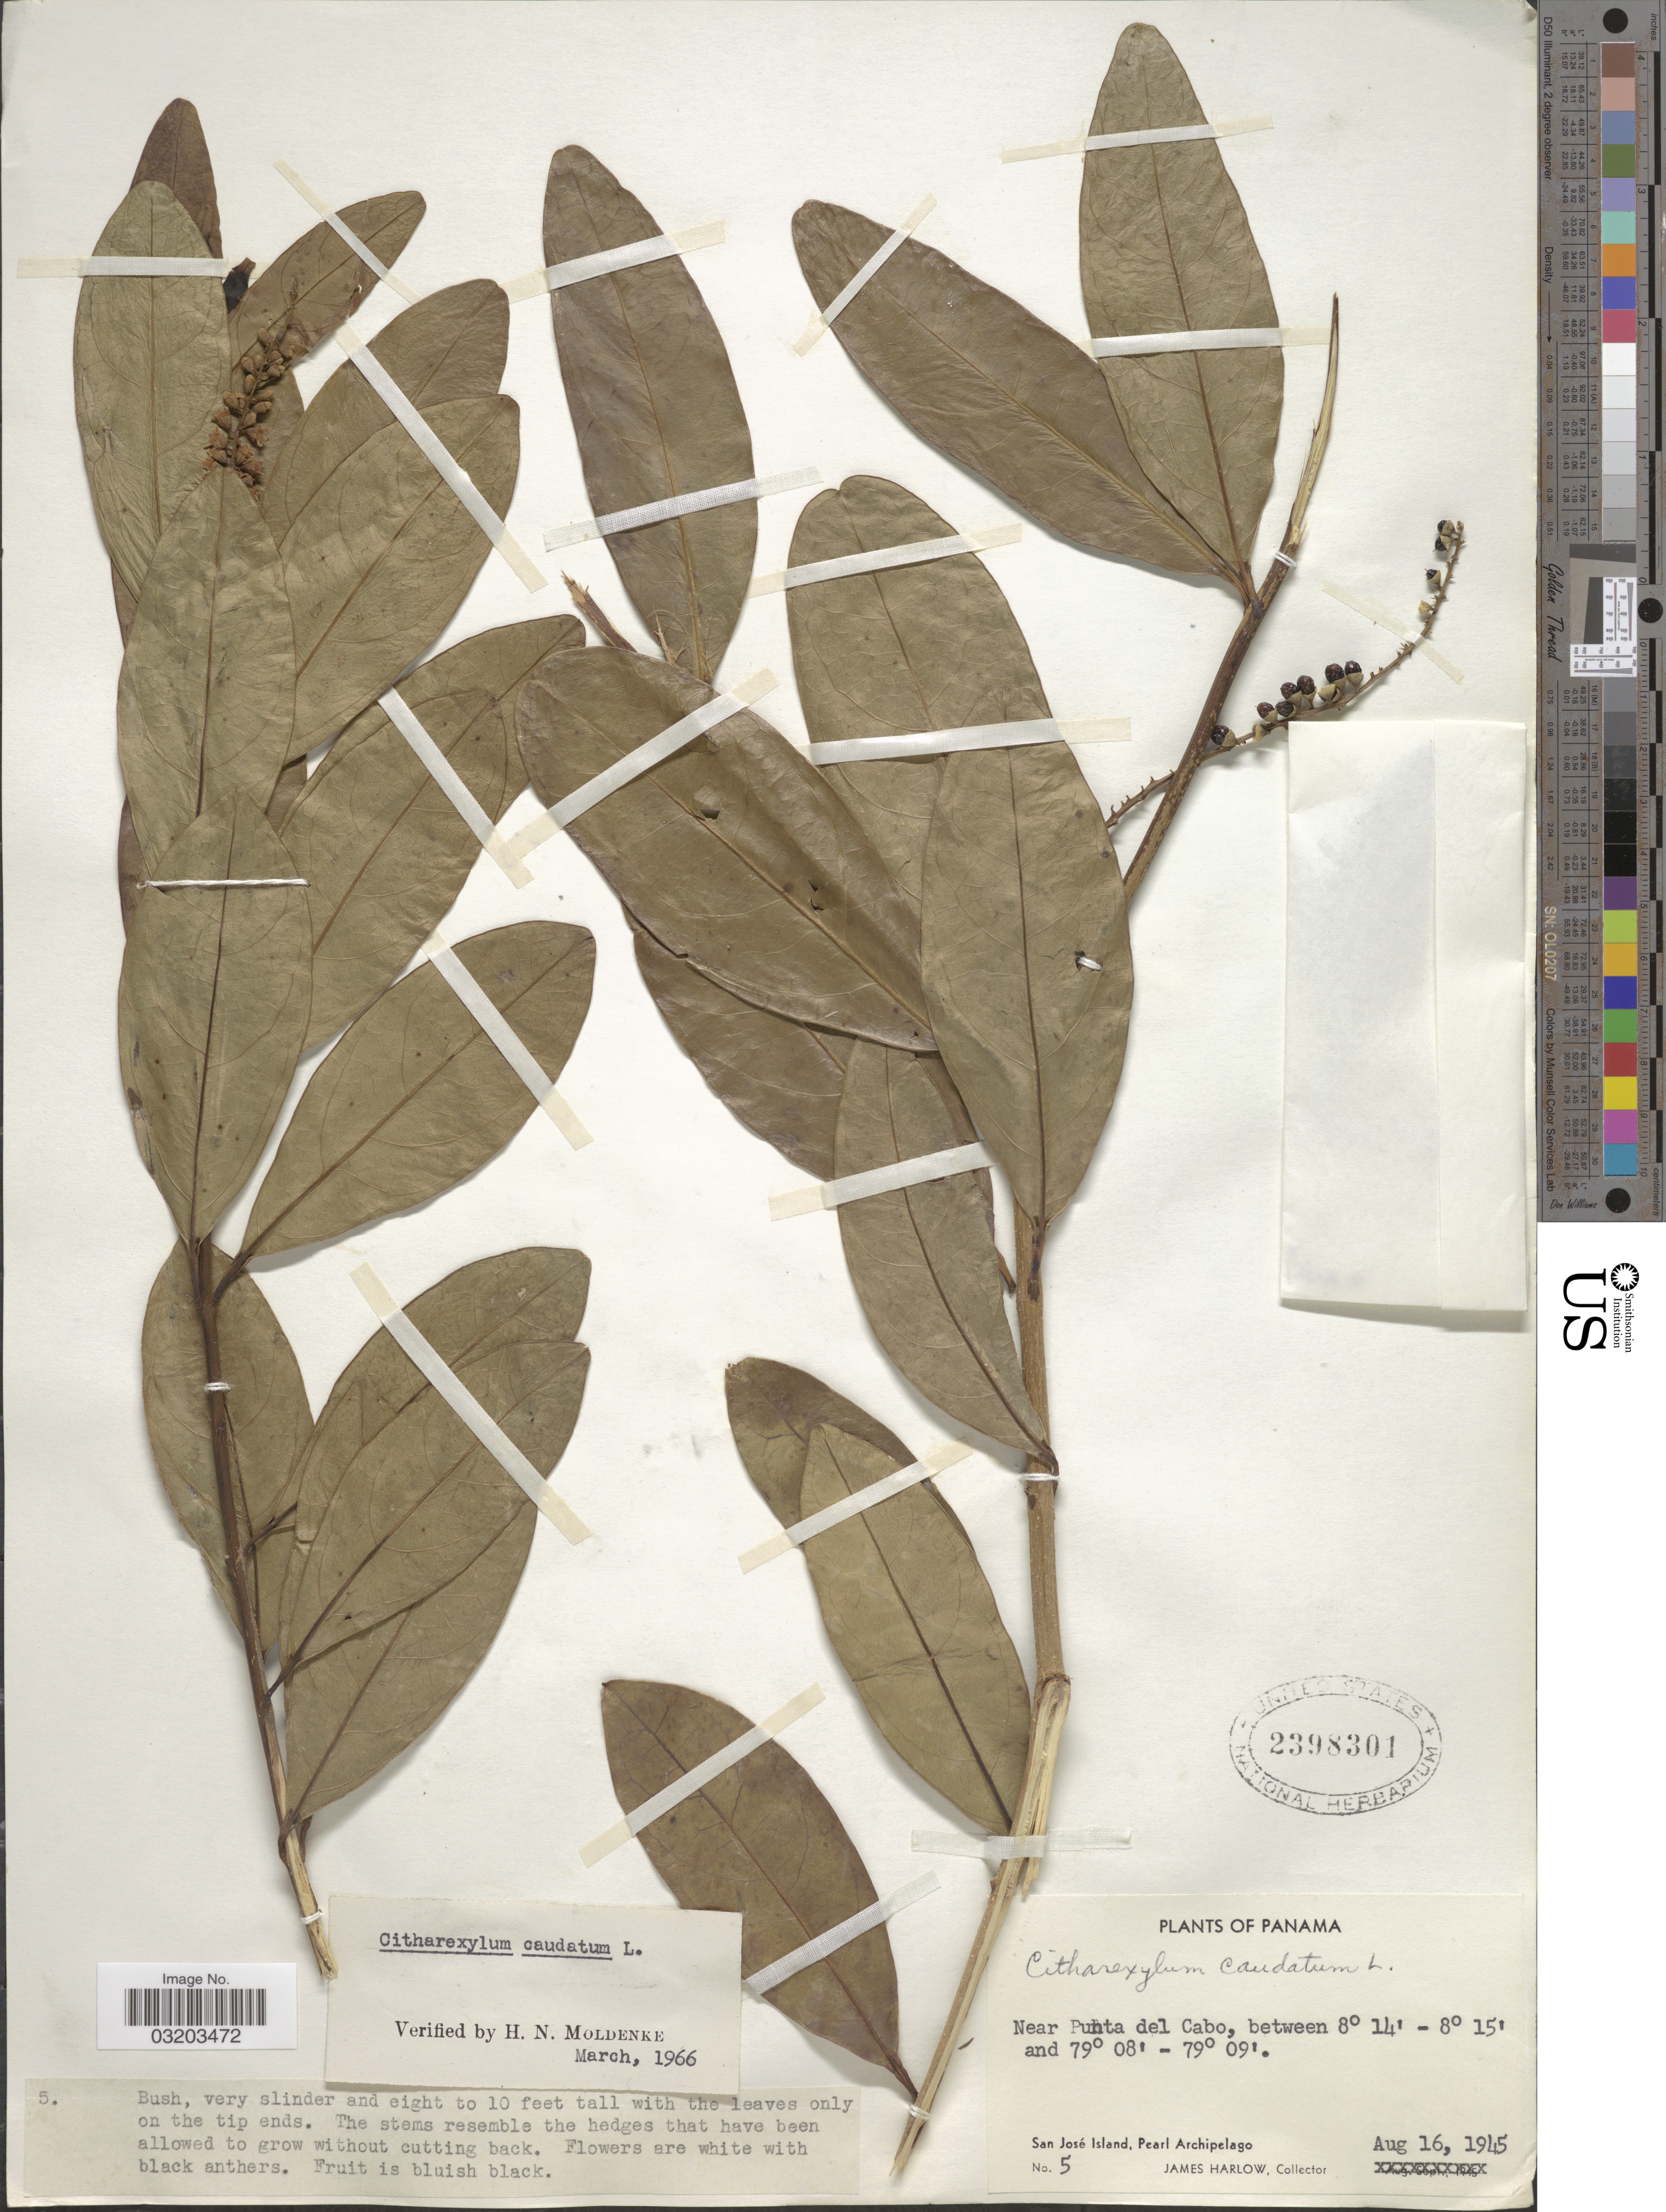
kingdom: Plantae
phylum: Tracheophyta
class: Magnoliopsida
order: Lamiales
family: Verbenaceae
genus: Citharexylum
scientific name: Citharexylum caudatum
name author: L.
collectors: J. Harlow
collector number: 5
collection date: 1945-08-16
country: Panama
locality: Near Punta del Cabo. San José Island, Pearl Archipelago.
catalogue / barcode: US 2398301